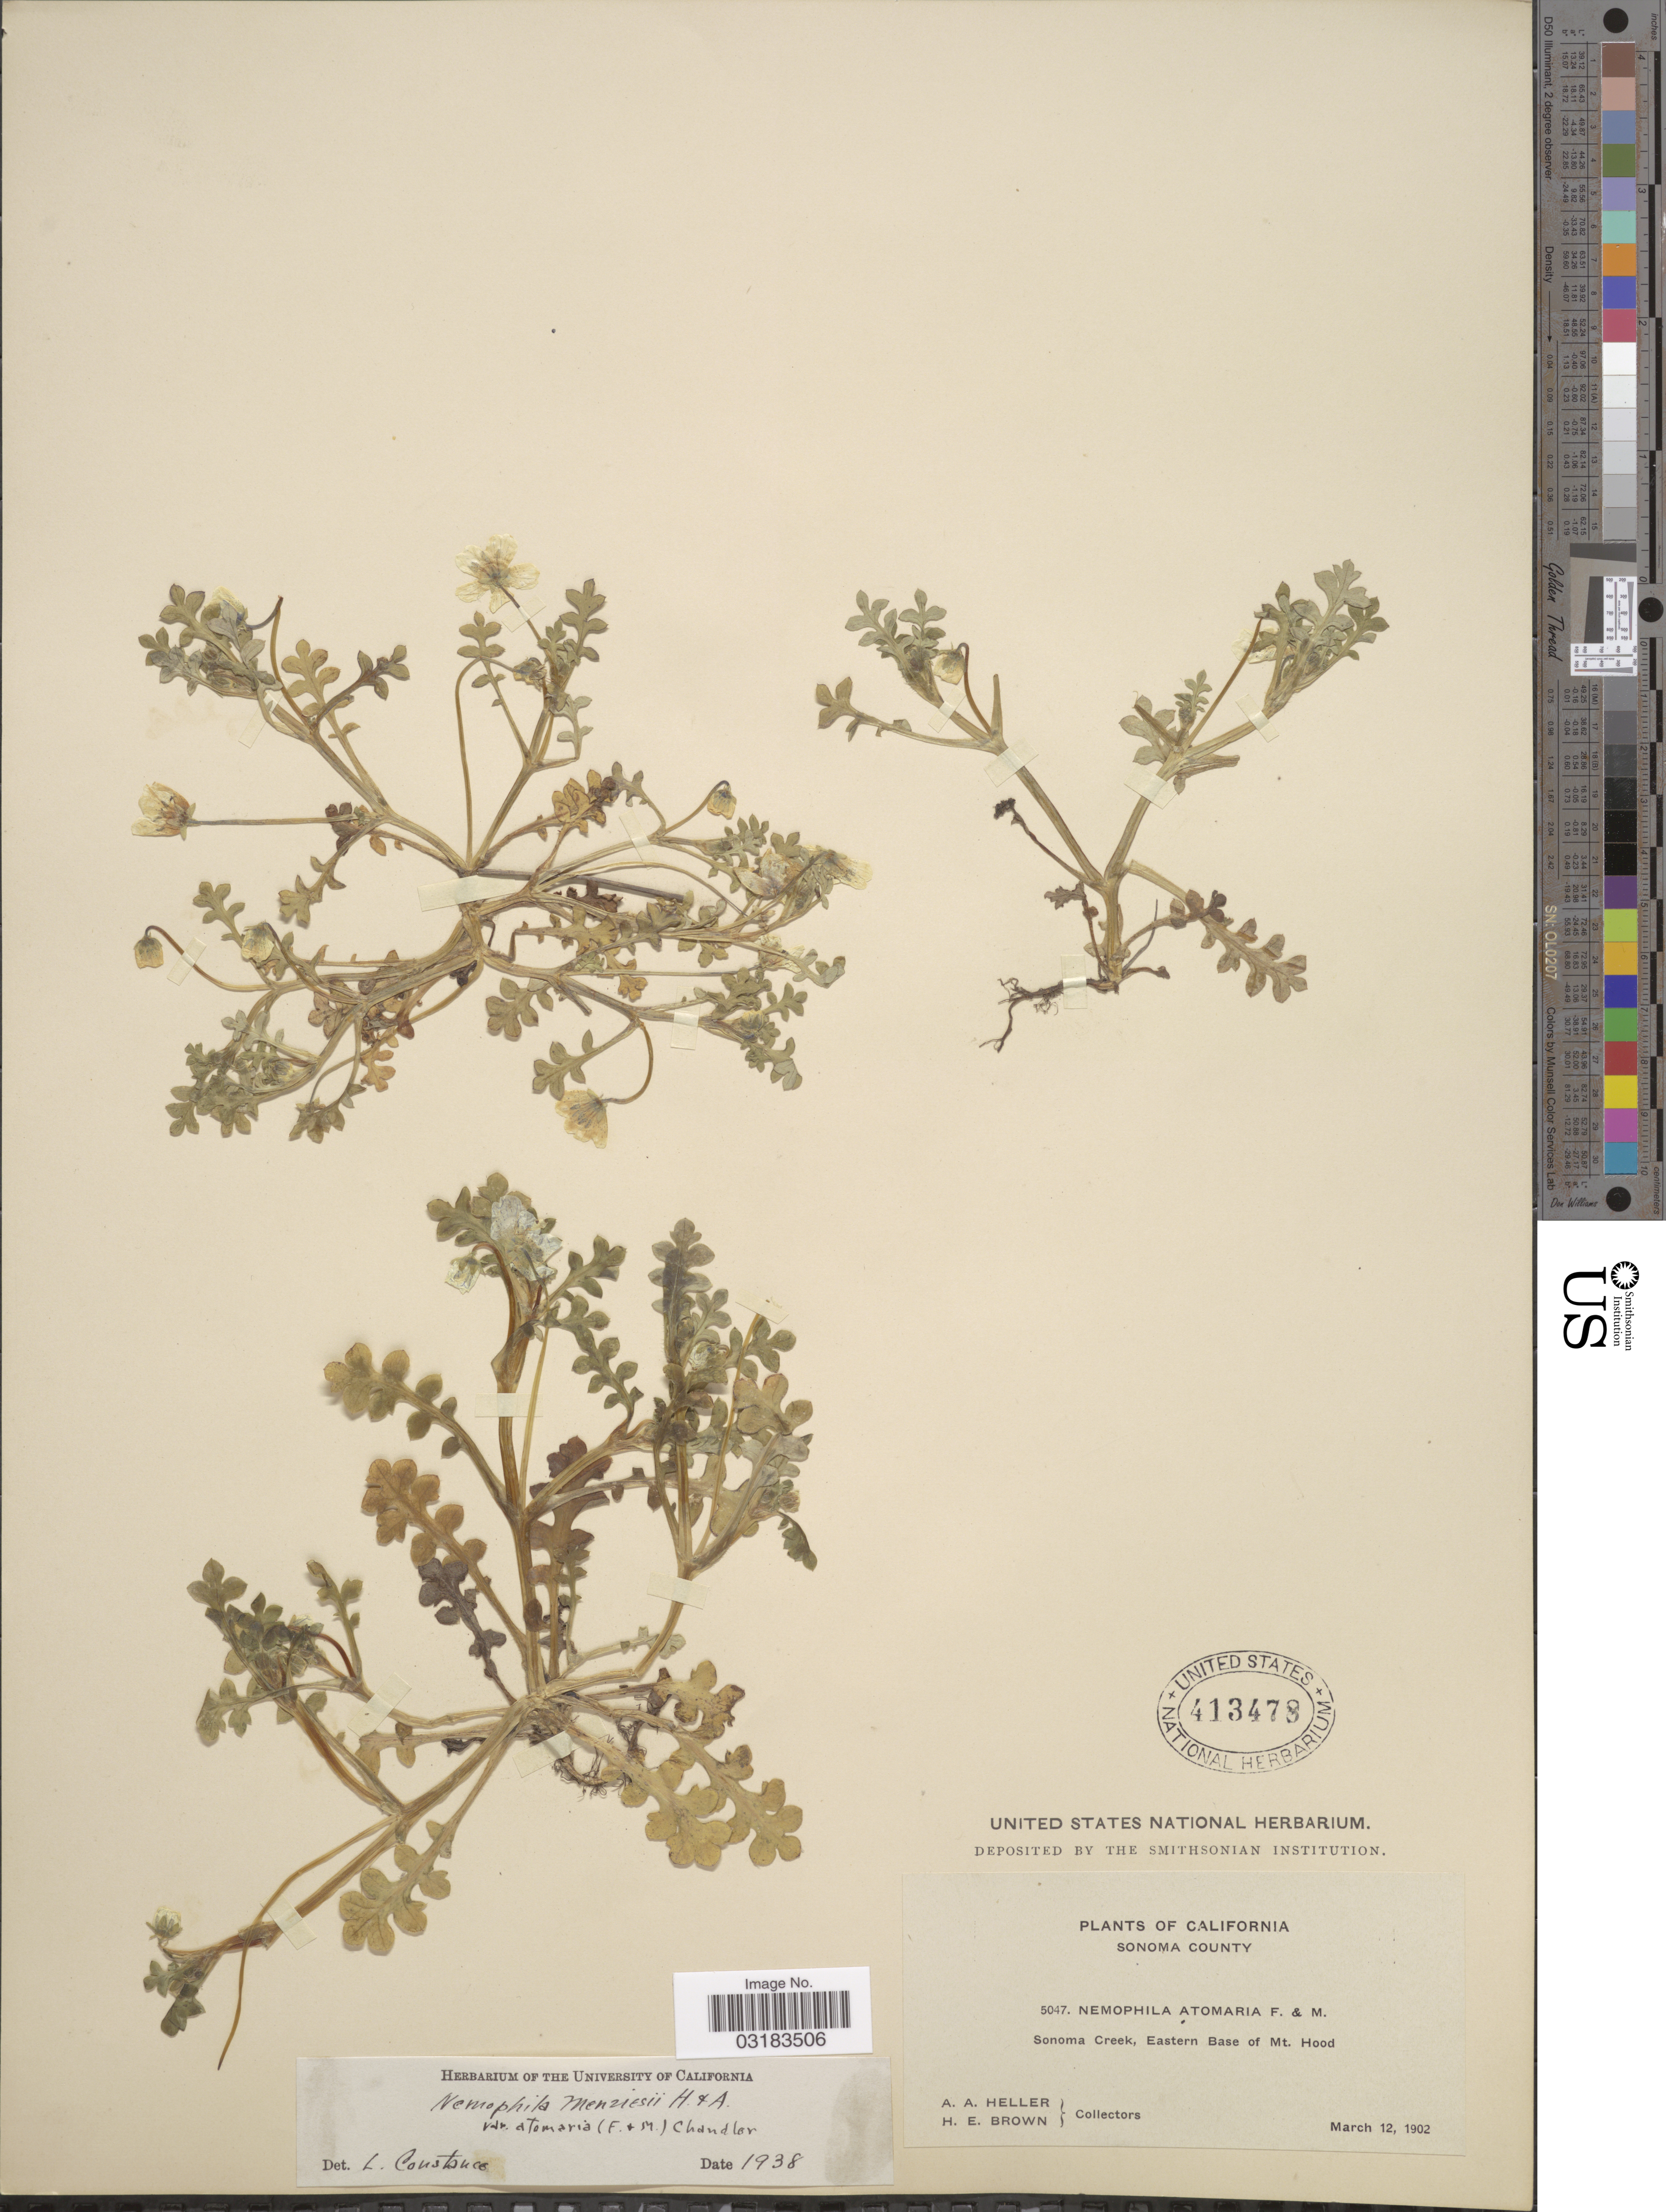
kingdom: Plantae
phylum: Tracheophyta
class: Magnoliopsida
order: Boraginales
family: Hydrophyllaceae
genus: Nemophila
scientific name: Nemophila menziesii var. atomaria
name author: (Fisch. & C.A. Mey.) H.P. Chandler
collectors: A. A. Heller & H. E. Brown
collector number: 5047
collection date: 1902-03-12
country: United States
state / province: California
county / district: Sonoma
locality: Sonoma County. Sonoma Creek, Eastern Base of Mt. Hood.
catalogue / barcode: US 413478